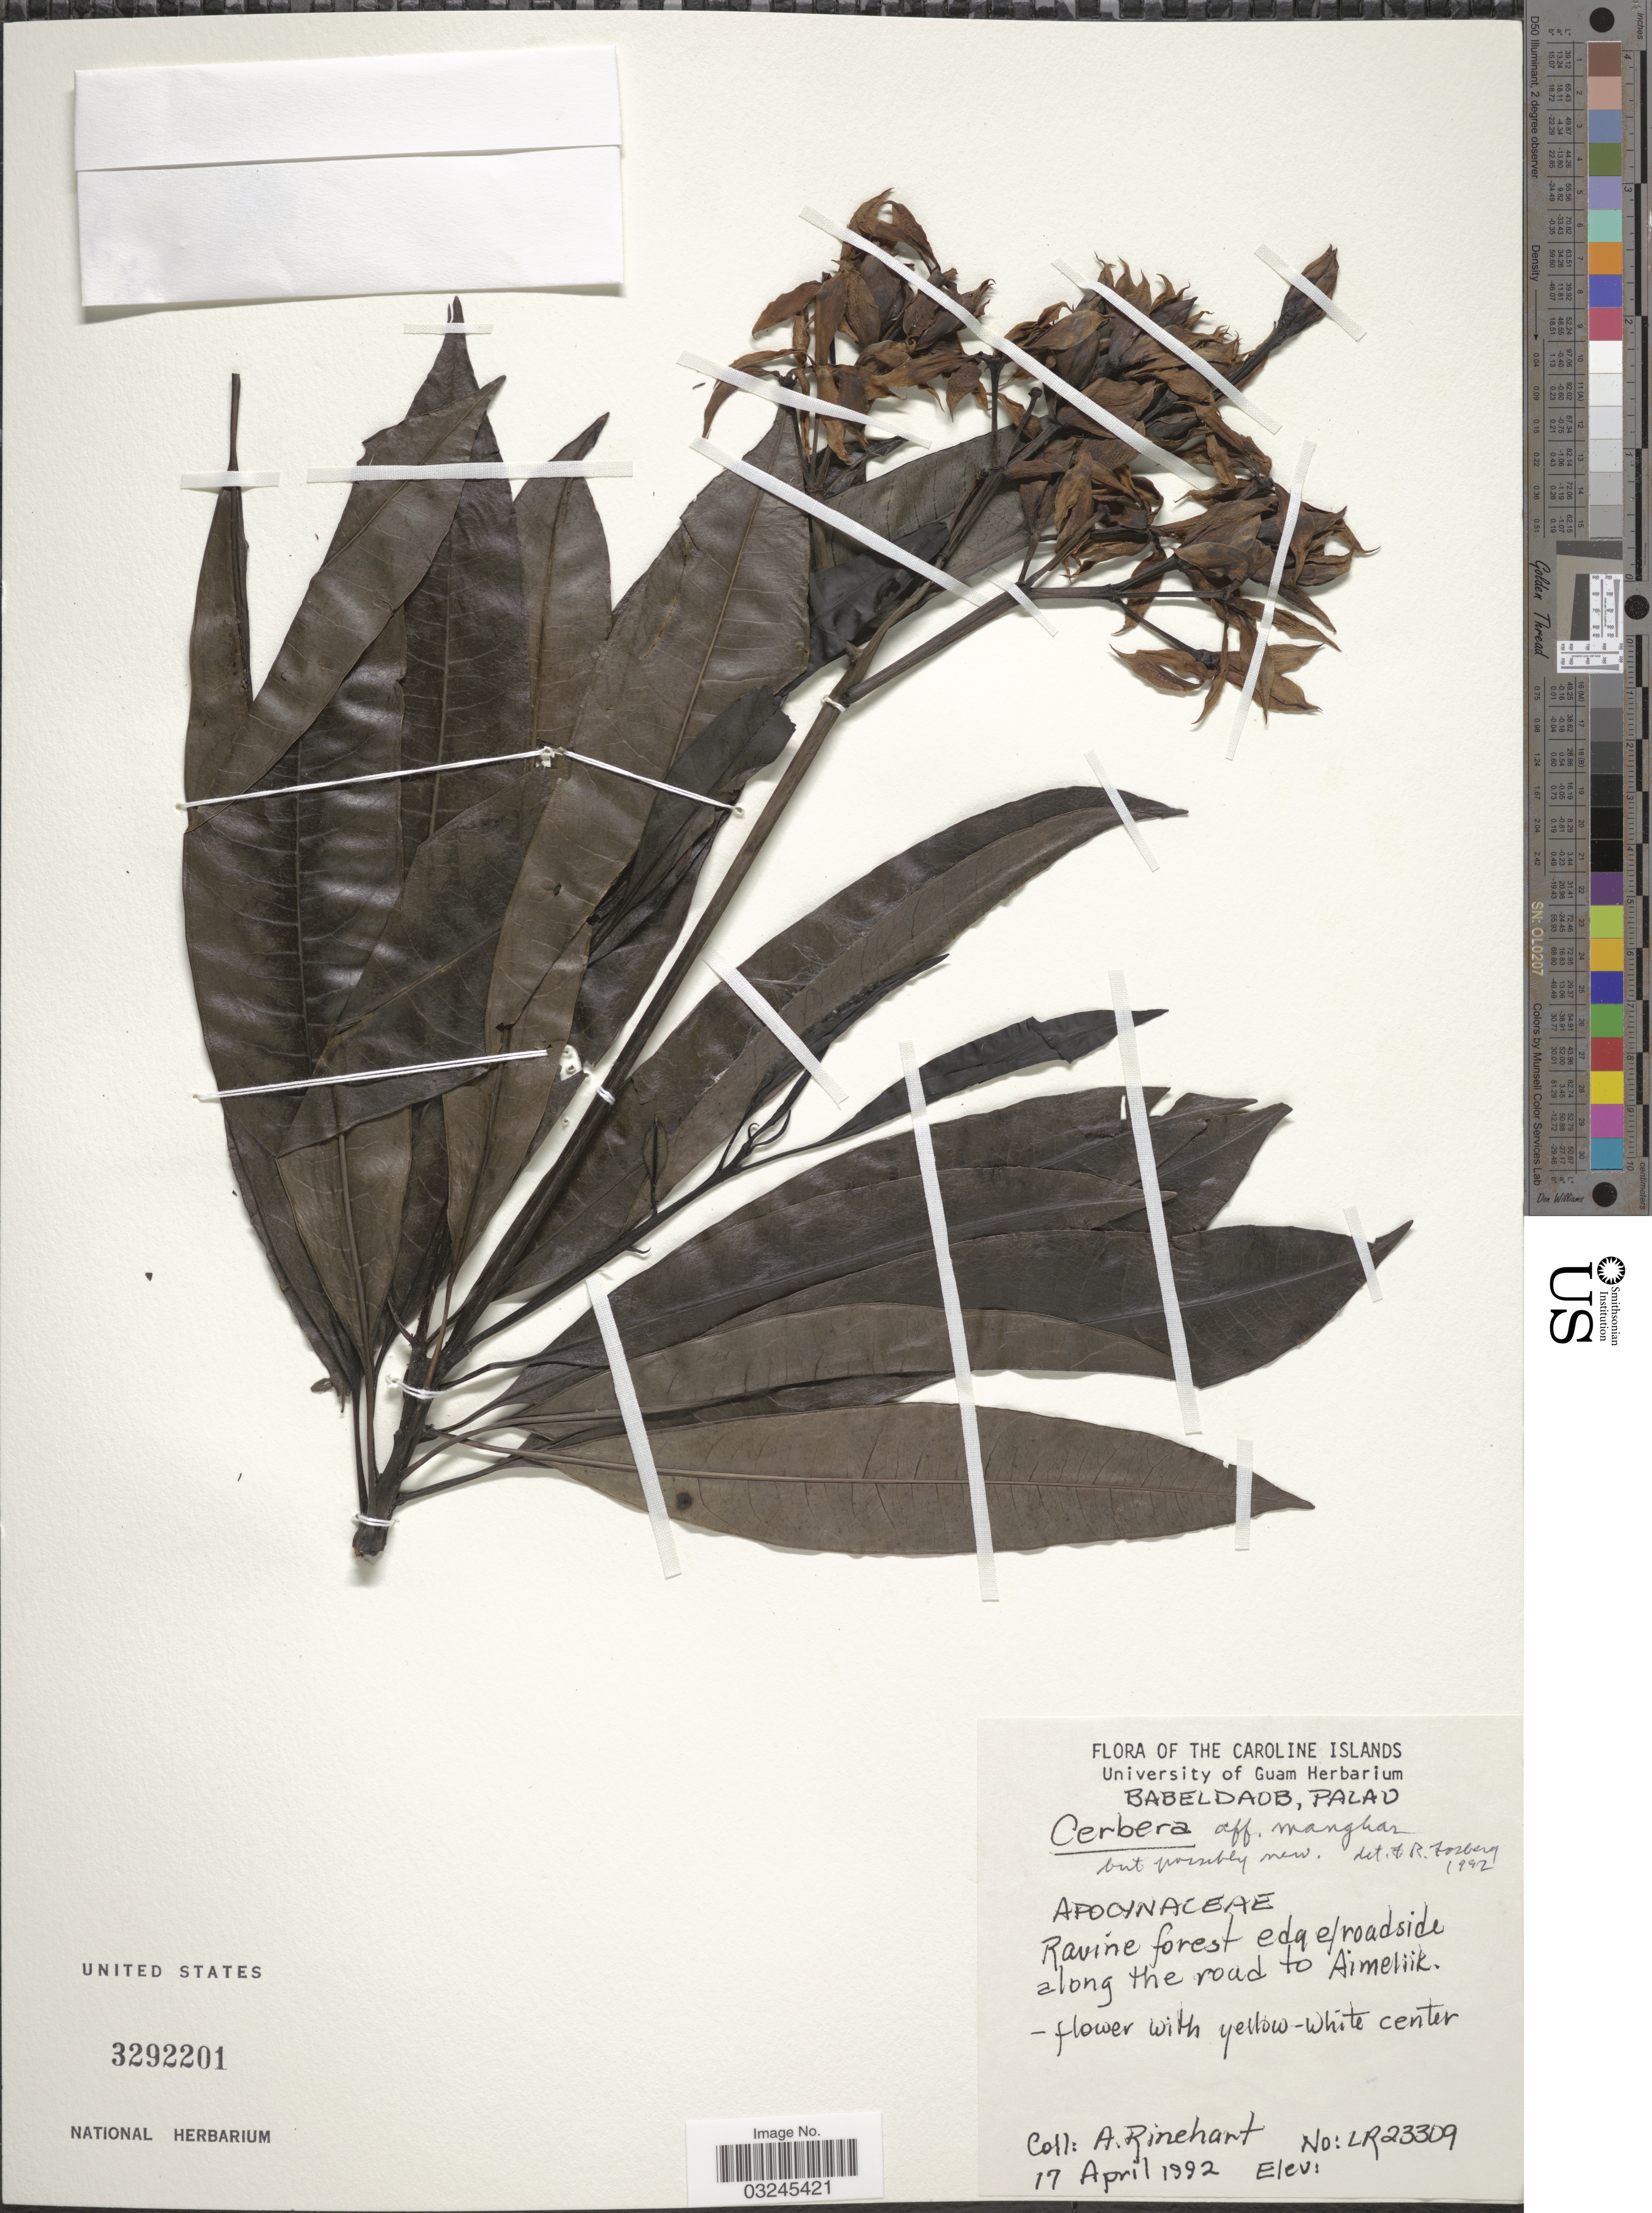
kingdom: Plantae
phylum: Tracheophyta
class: Magnoliopsida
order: Gentianales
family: Apocynaceae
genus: Cerbera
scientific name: Cerbera manghas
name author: L.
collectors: A. Rinehart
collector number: LR23309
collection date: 1992-04-17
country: Palau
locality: The Caroline Islands. Babeldaob, Palau. Along the road to Aimeliik.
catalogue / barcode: US 3292201